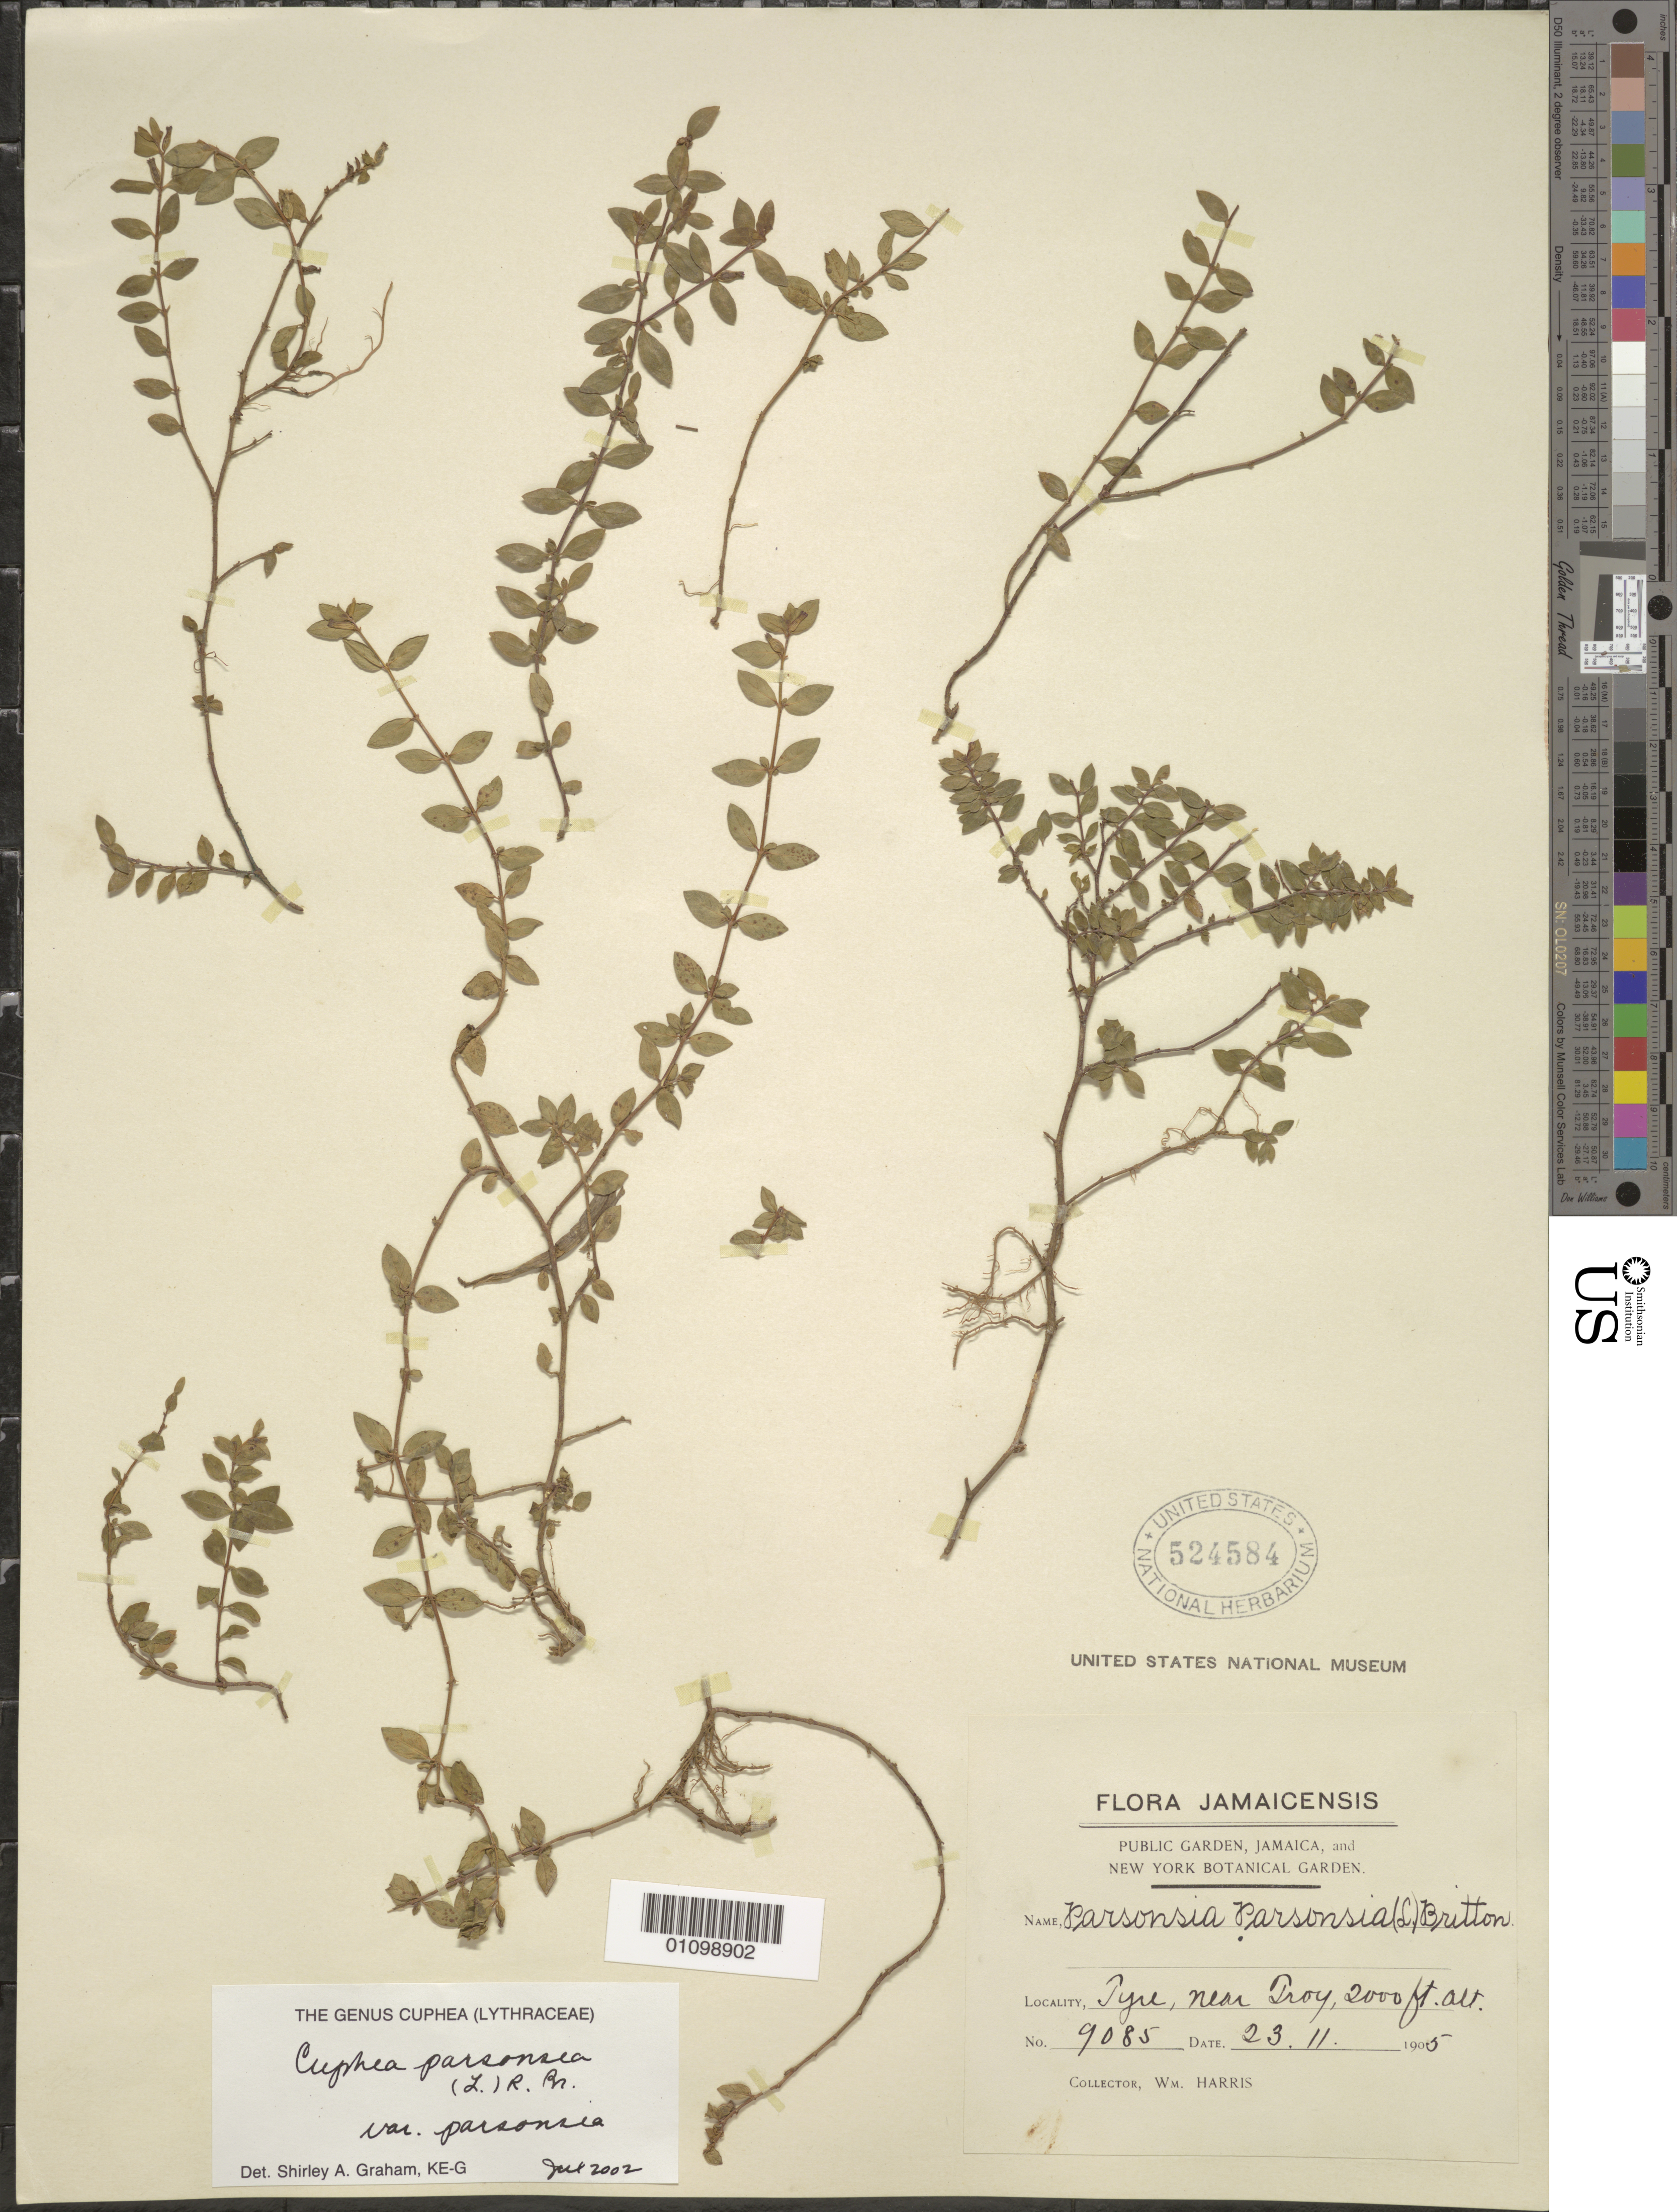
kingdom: Plantae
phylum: Tracheophyta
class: Magnoliopsida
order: Myrtales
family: Lythraceae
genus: Cuphea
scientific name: Cuphea parsonsia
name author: (L.) R. Br. ex Steud.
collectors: W. Harris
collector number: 9085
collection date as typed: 23 Nov 1905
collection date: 1905-11-23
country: Jamaica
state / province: Trelawny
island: Jamaica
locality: Tyre, near Troy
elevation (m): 610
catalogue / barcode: US 524584